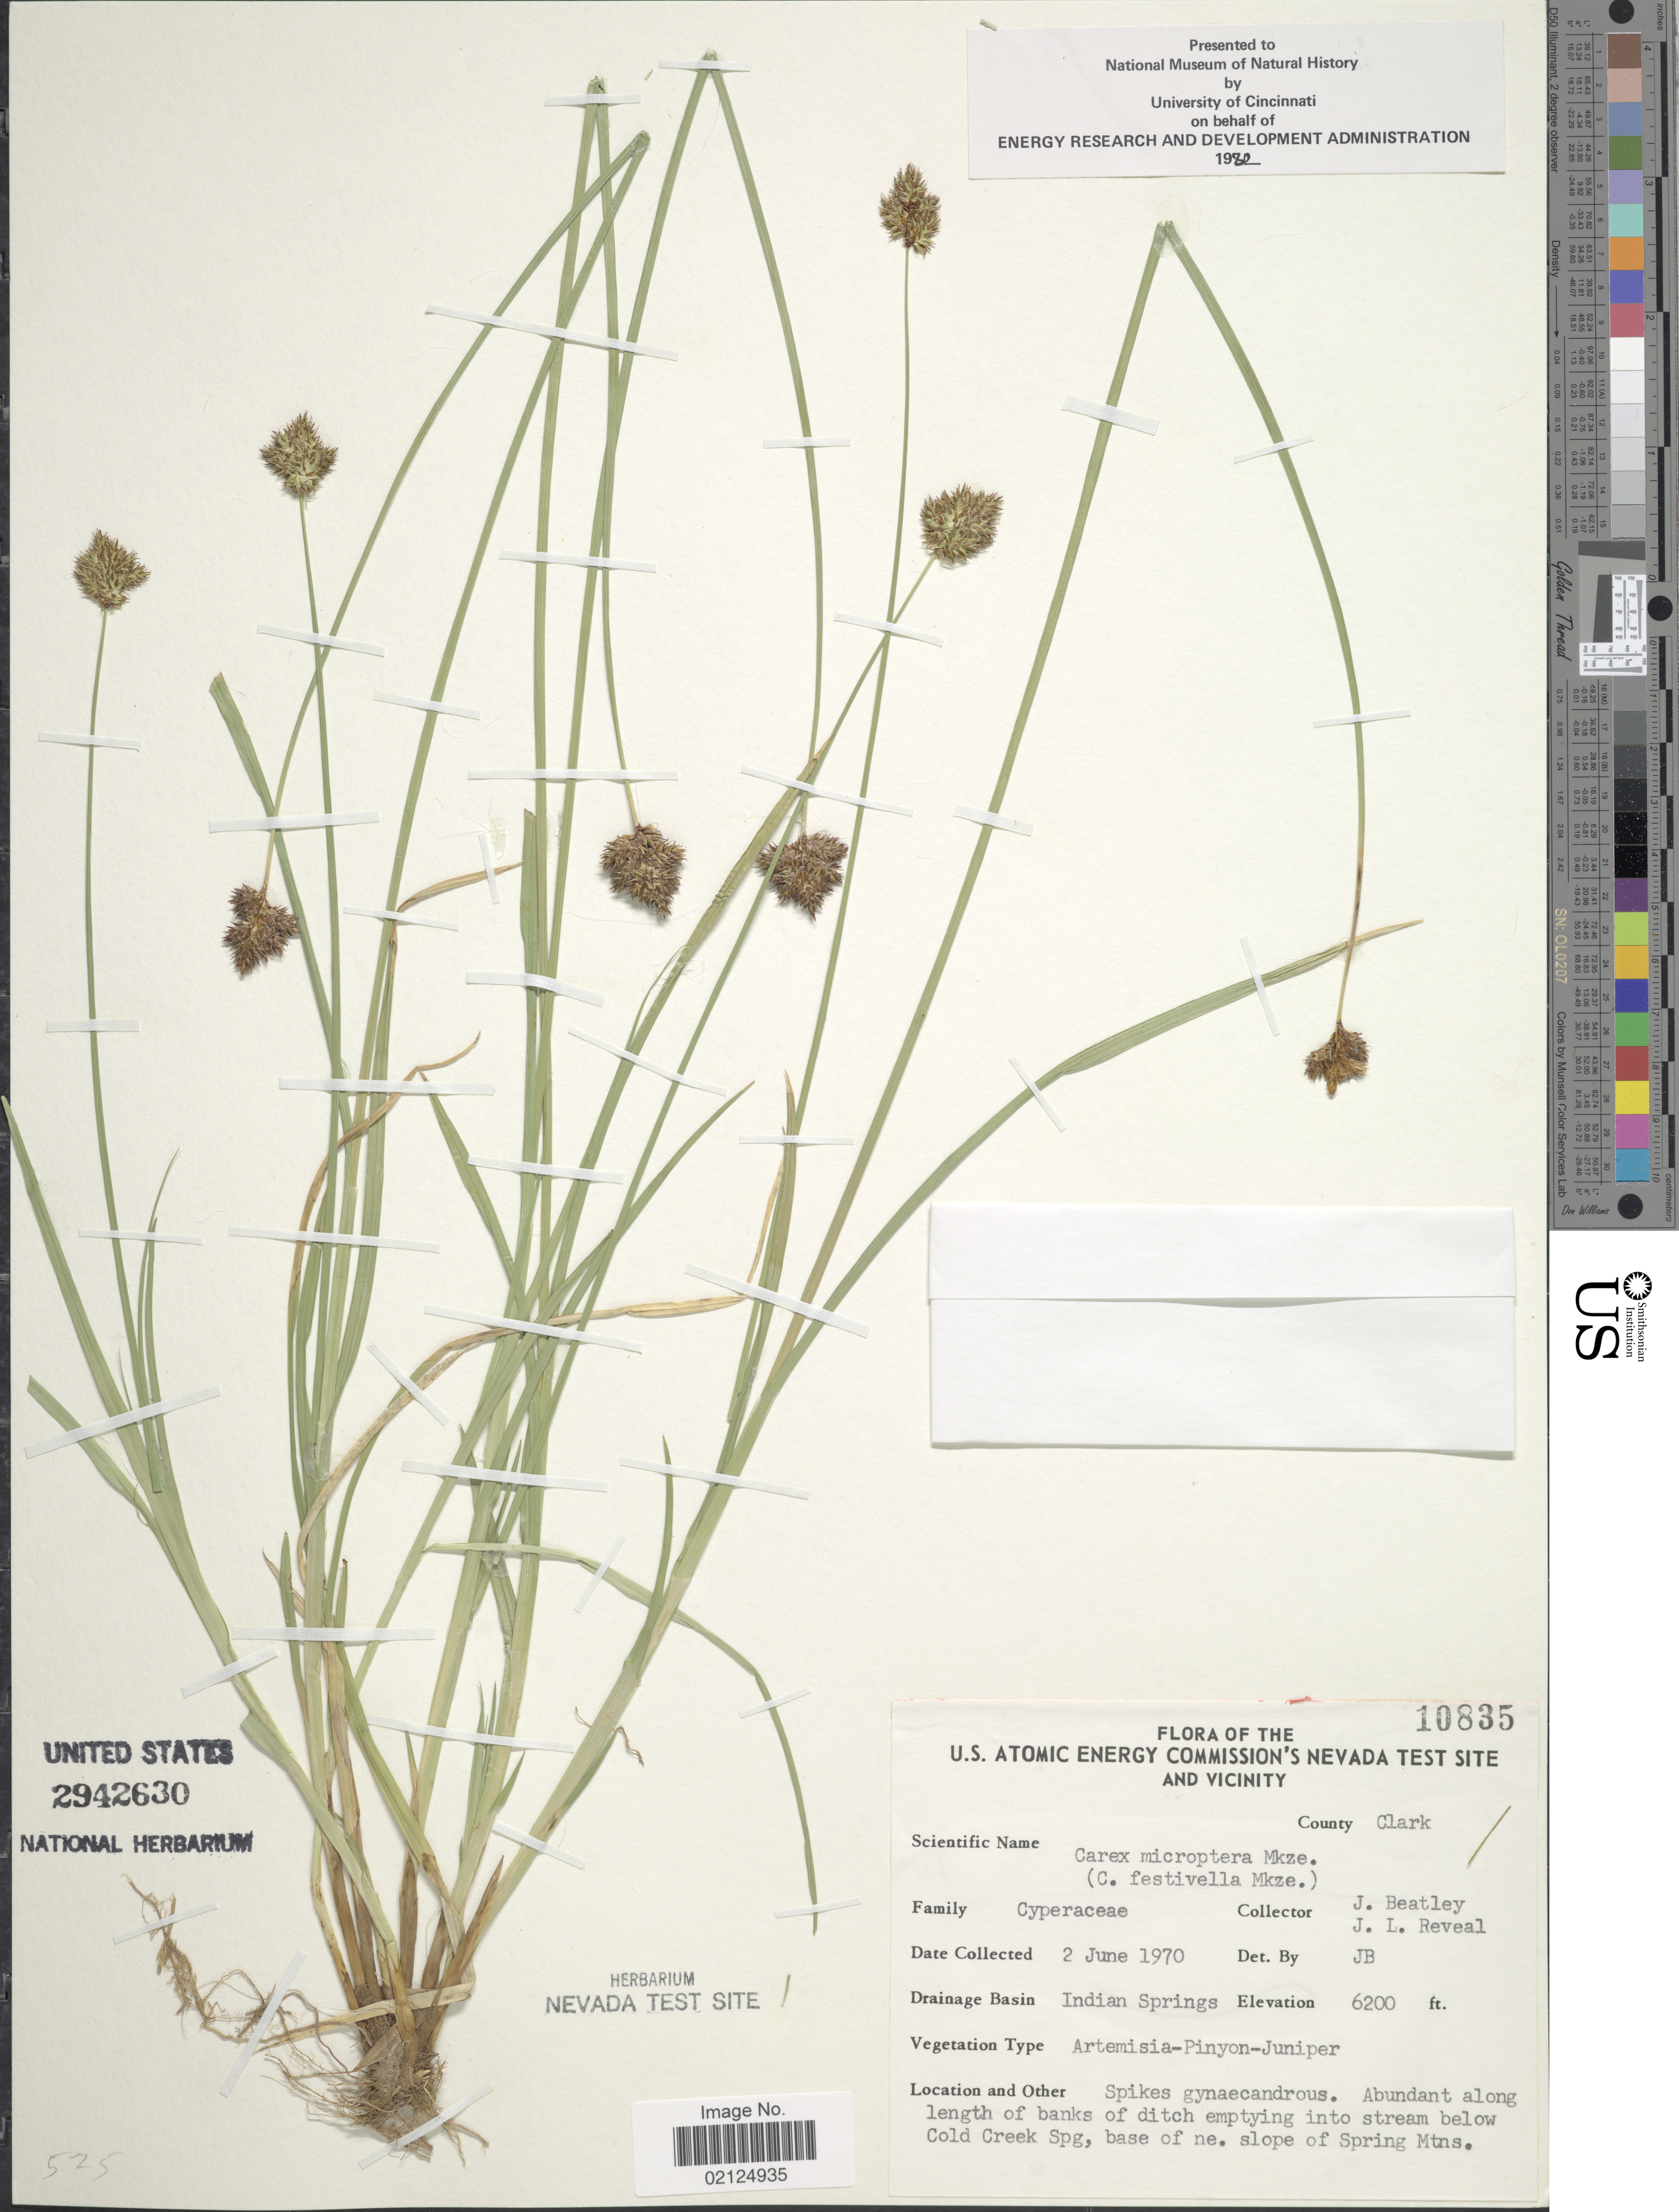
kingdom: Plantae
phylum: Tracheophyta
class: Liliopsida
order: Poales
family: Cyperaceae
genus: Carex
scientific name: Carex microptera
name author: Mack.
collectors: J. C. Beatley & J. L. Reveal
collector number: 10835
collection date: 1970-06-02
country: United States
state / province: Nevada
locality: U. S. Atomic Commission's Nevada Test Site and Vicinity. County Clark. Indian Springs. Stream below Cold Creek Spg, base of ne. slope of Spring Mtns.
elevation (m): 1890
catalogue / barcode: US 2942630